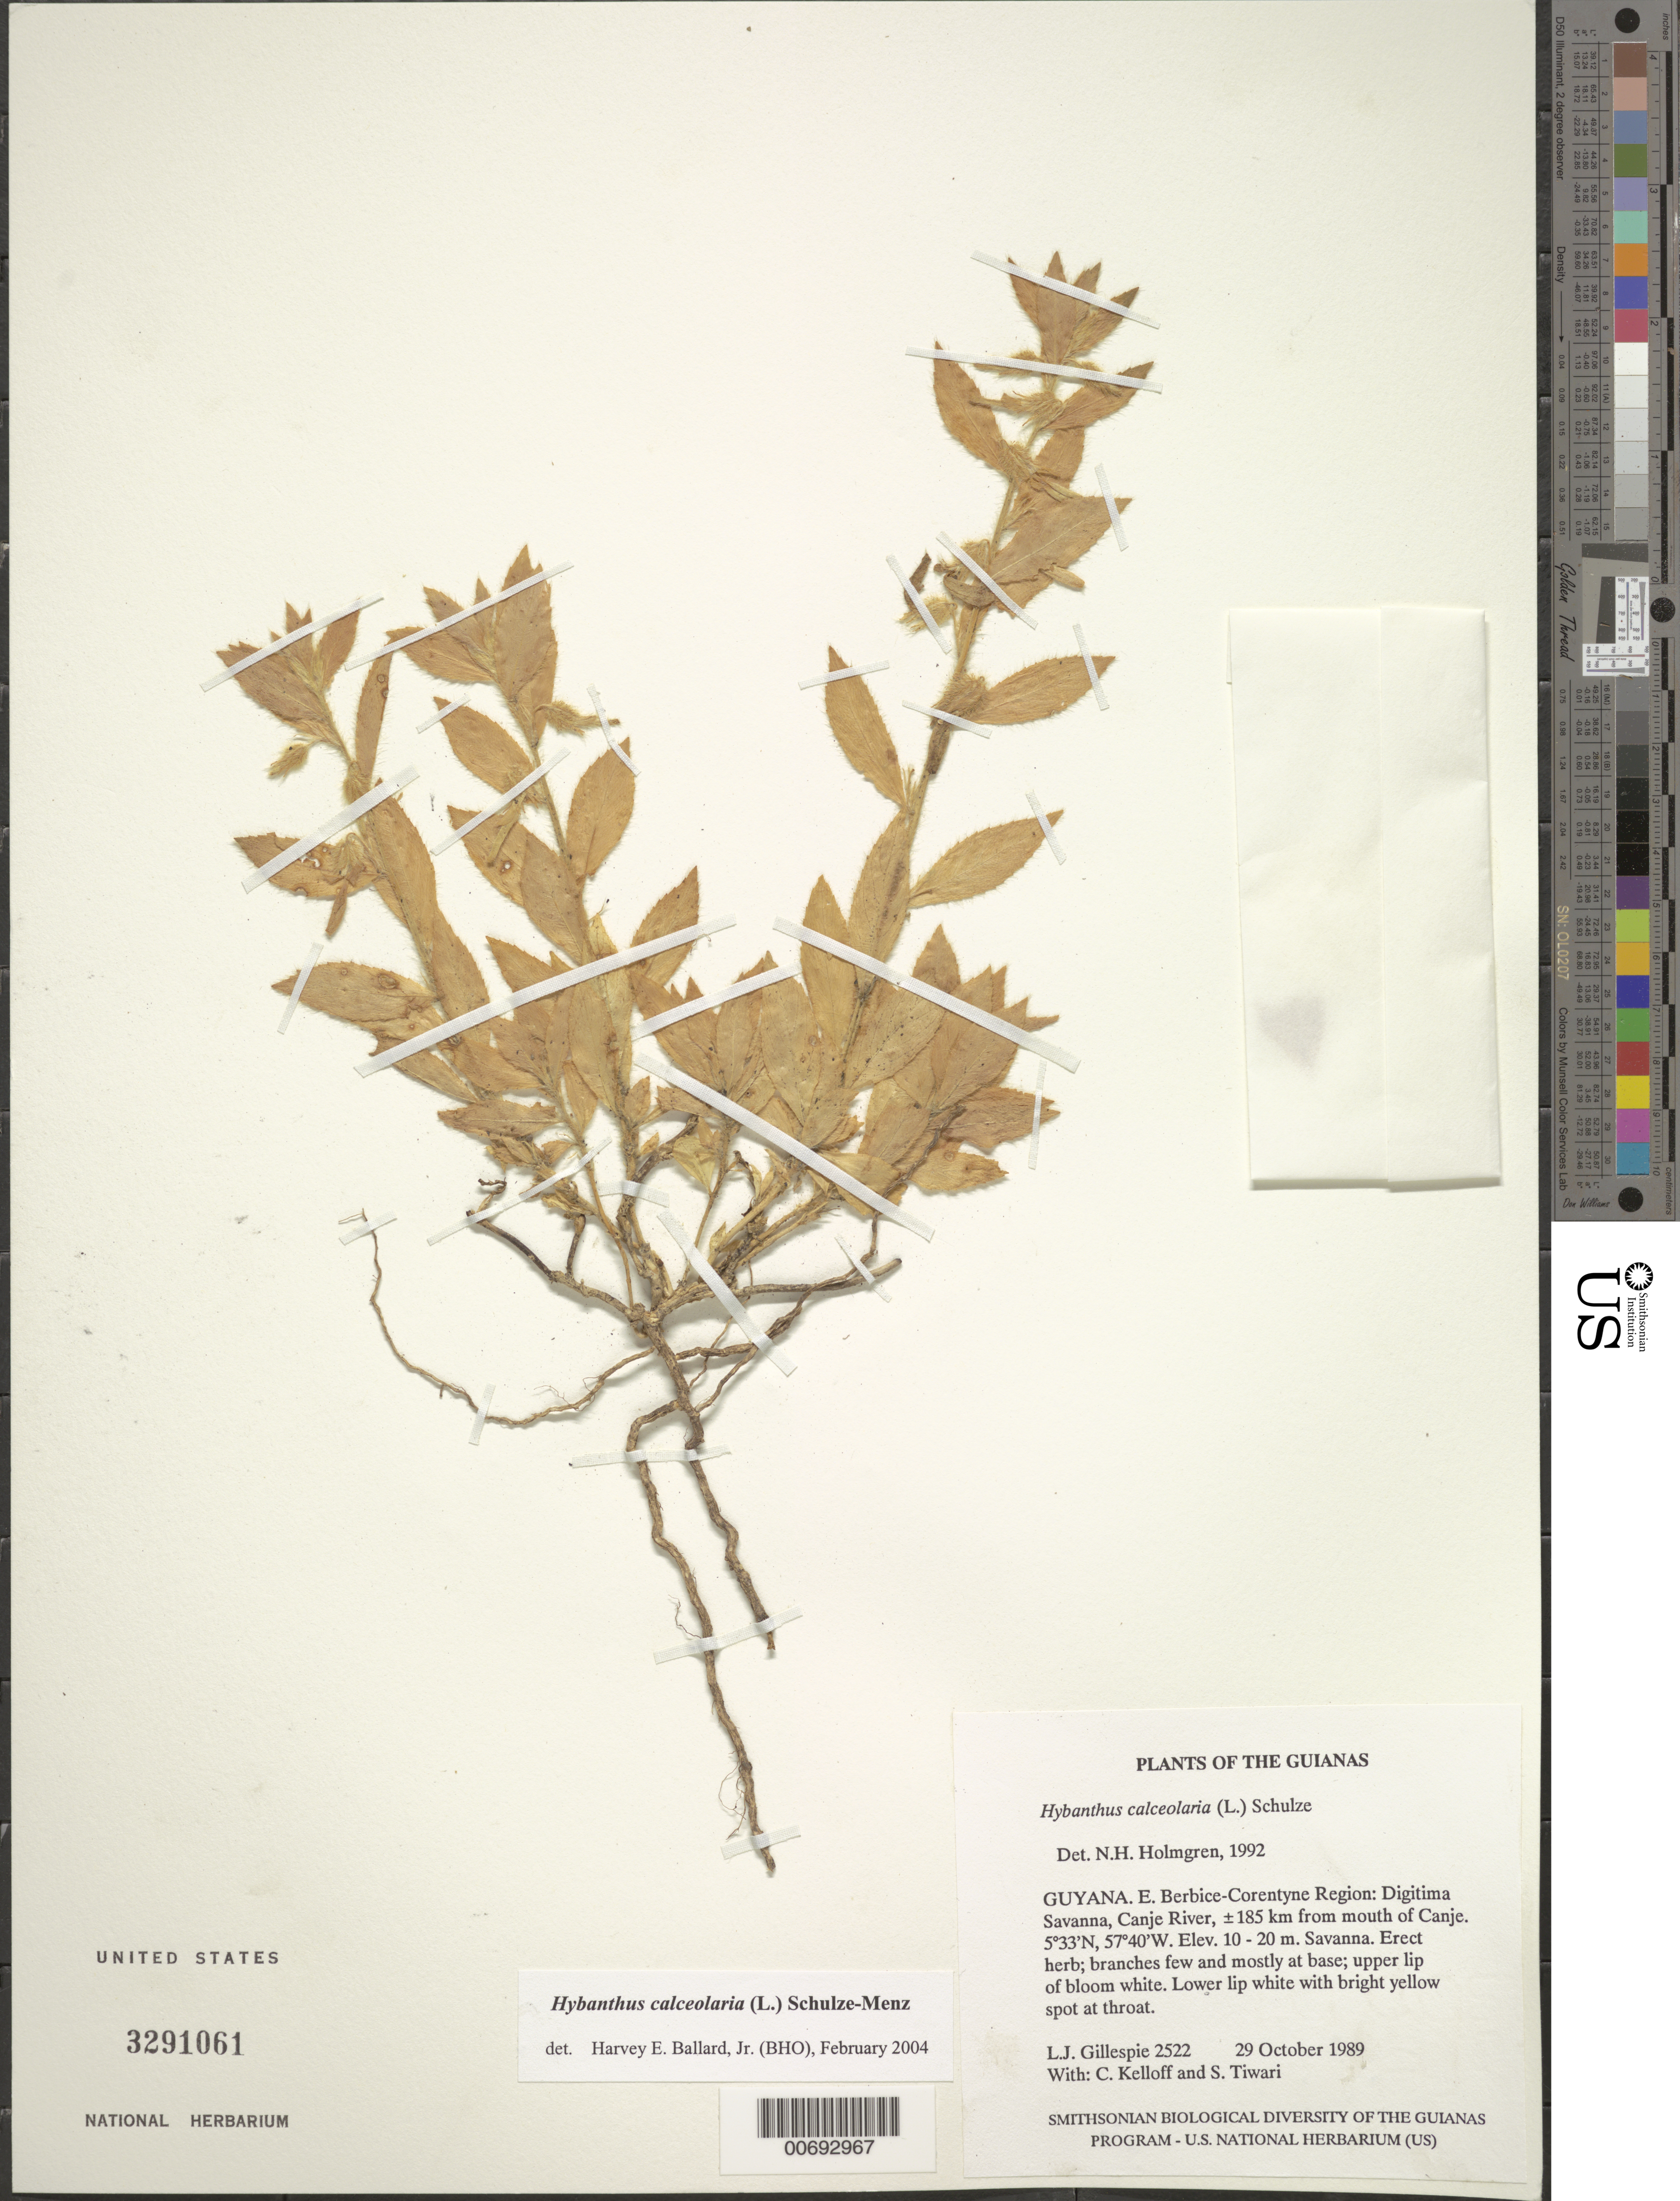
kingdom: Plantae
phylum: Tracheophyta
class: Magnoliopsida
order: Malpighiales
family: Violaceae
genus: Pombalia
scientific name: Pombalia calceolaria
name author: (L.) Paula-Souza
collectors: L. J. Gillespie, C. L. Kelloff & S. Tiwari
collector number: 2522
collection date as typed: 30 October 1989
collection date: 1989-10-30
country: Guyana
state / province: E. Berbice-Corentyne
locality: Digitima Savanna, Canje River, ±185 km from mouth of Canje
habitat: Savanna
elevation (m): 10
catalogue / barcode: US 3291061